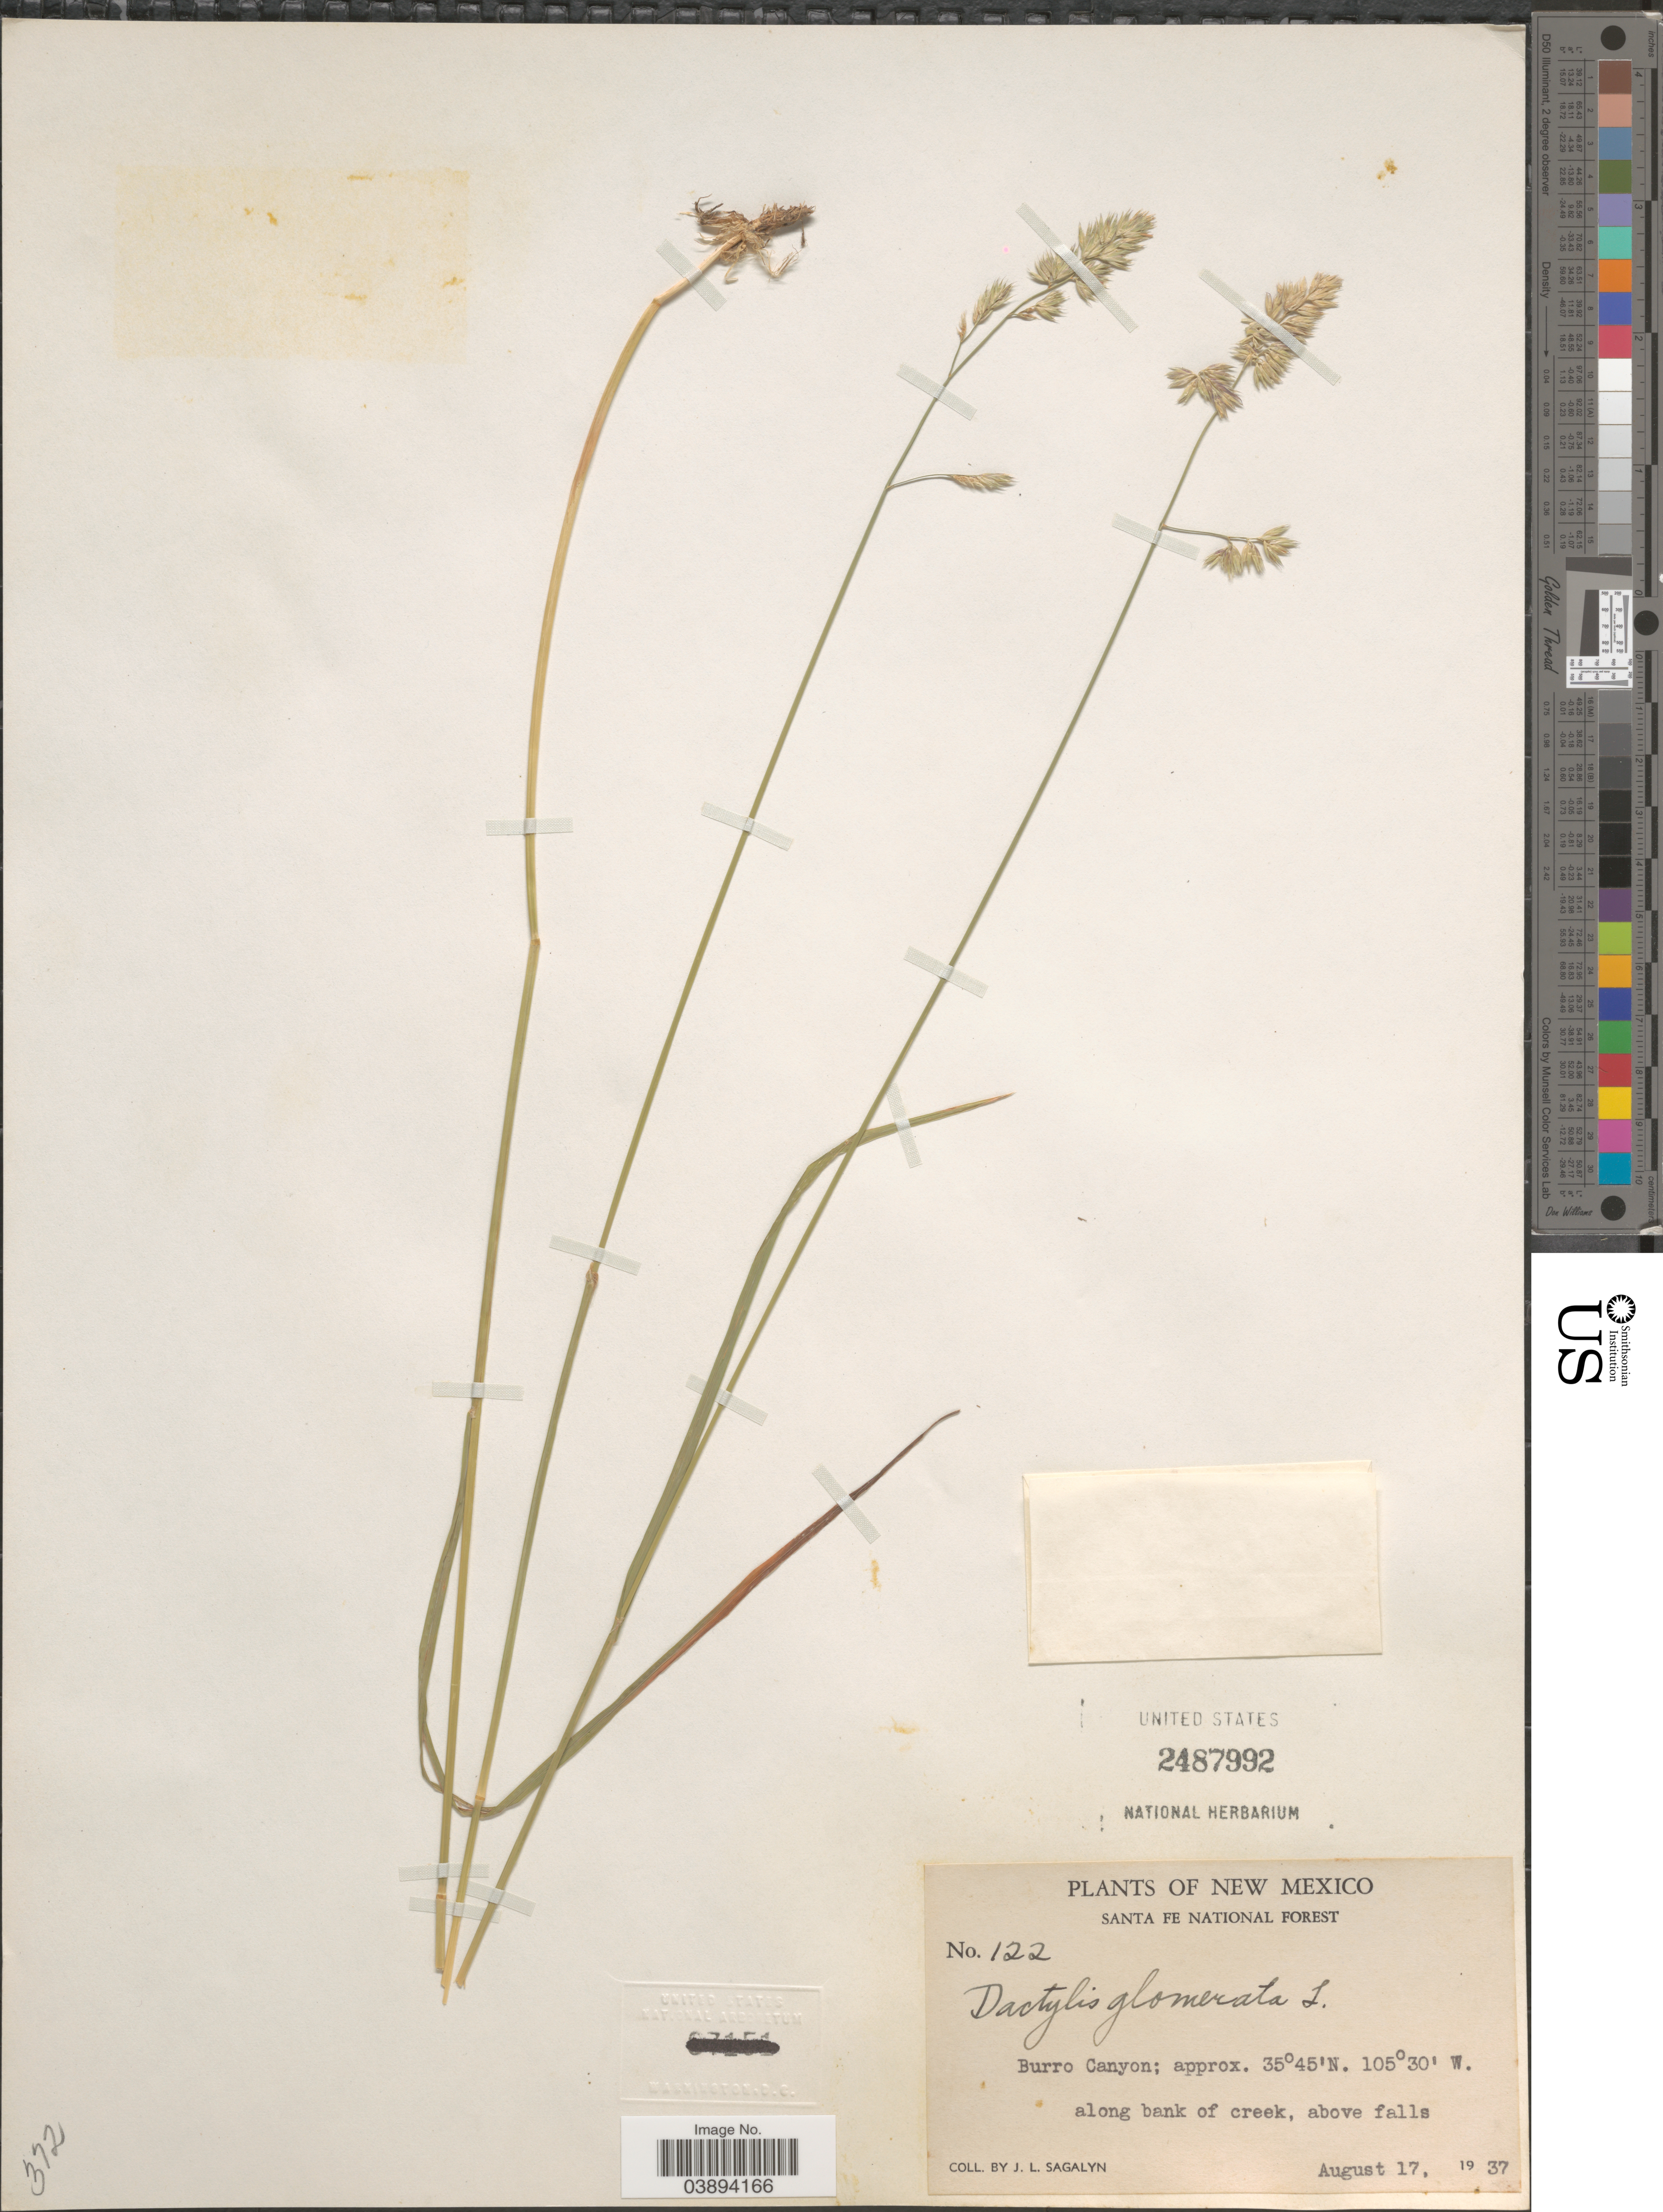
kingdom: Plantae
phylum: Tracheophyta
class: Liliopsida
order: Poales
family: Poaceae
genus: Dactylis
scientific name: Dactylis glomerata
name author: L.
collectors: J. Sagalyn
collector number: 122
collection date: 1937-08-17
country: United States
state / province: New Mexico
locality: Santa Fe National Forest. Burro Canyon; along bank of creek, above falls.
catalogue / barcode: US 2487992